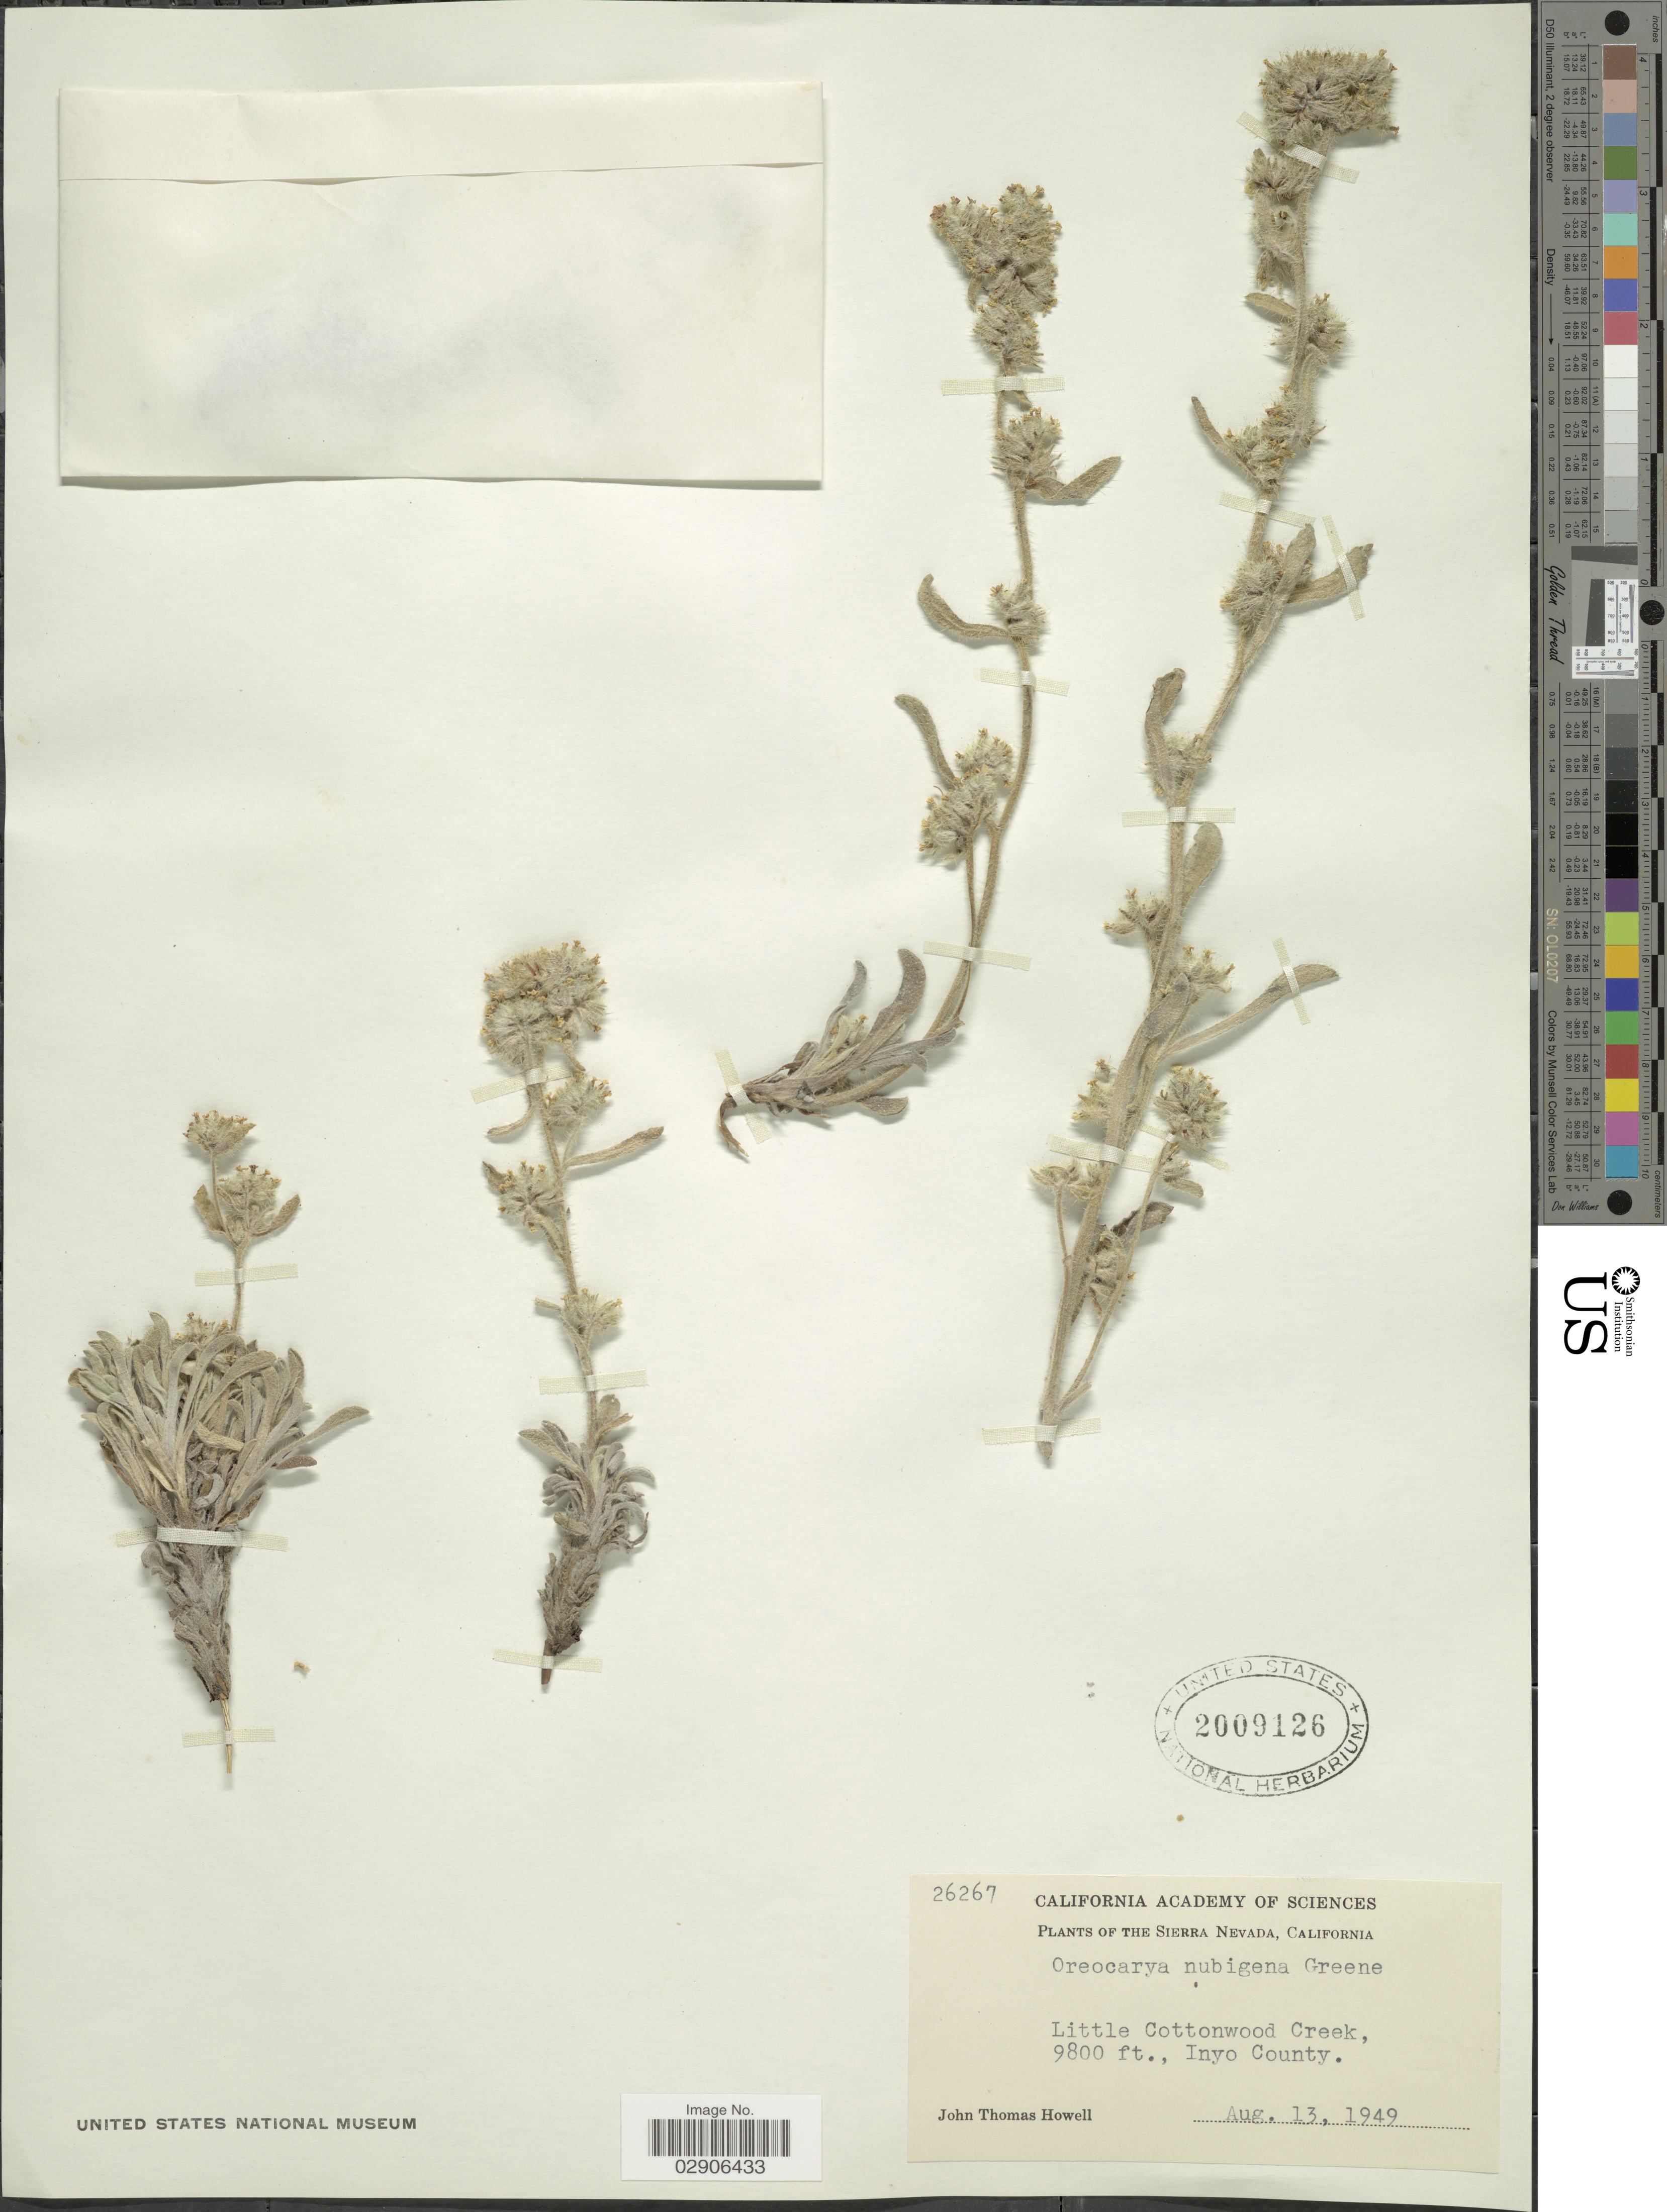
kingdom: Plantae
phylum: Tracheophyta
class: Magnoliopsida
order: Boraginales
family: Boraginaceae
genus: Oreocarya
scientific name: Oreocarya nubigena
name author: Greene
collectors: J. T. Howell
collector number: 26267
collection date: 1949-08-13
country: United States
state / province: California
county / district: Inyo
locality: The Sierra Nevada. Little Cottonwood Creek, Inyo County.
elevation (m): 2987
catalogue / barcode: US 2009126